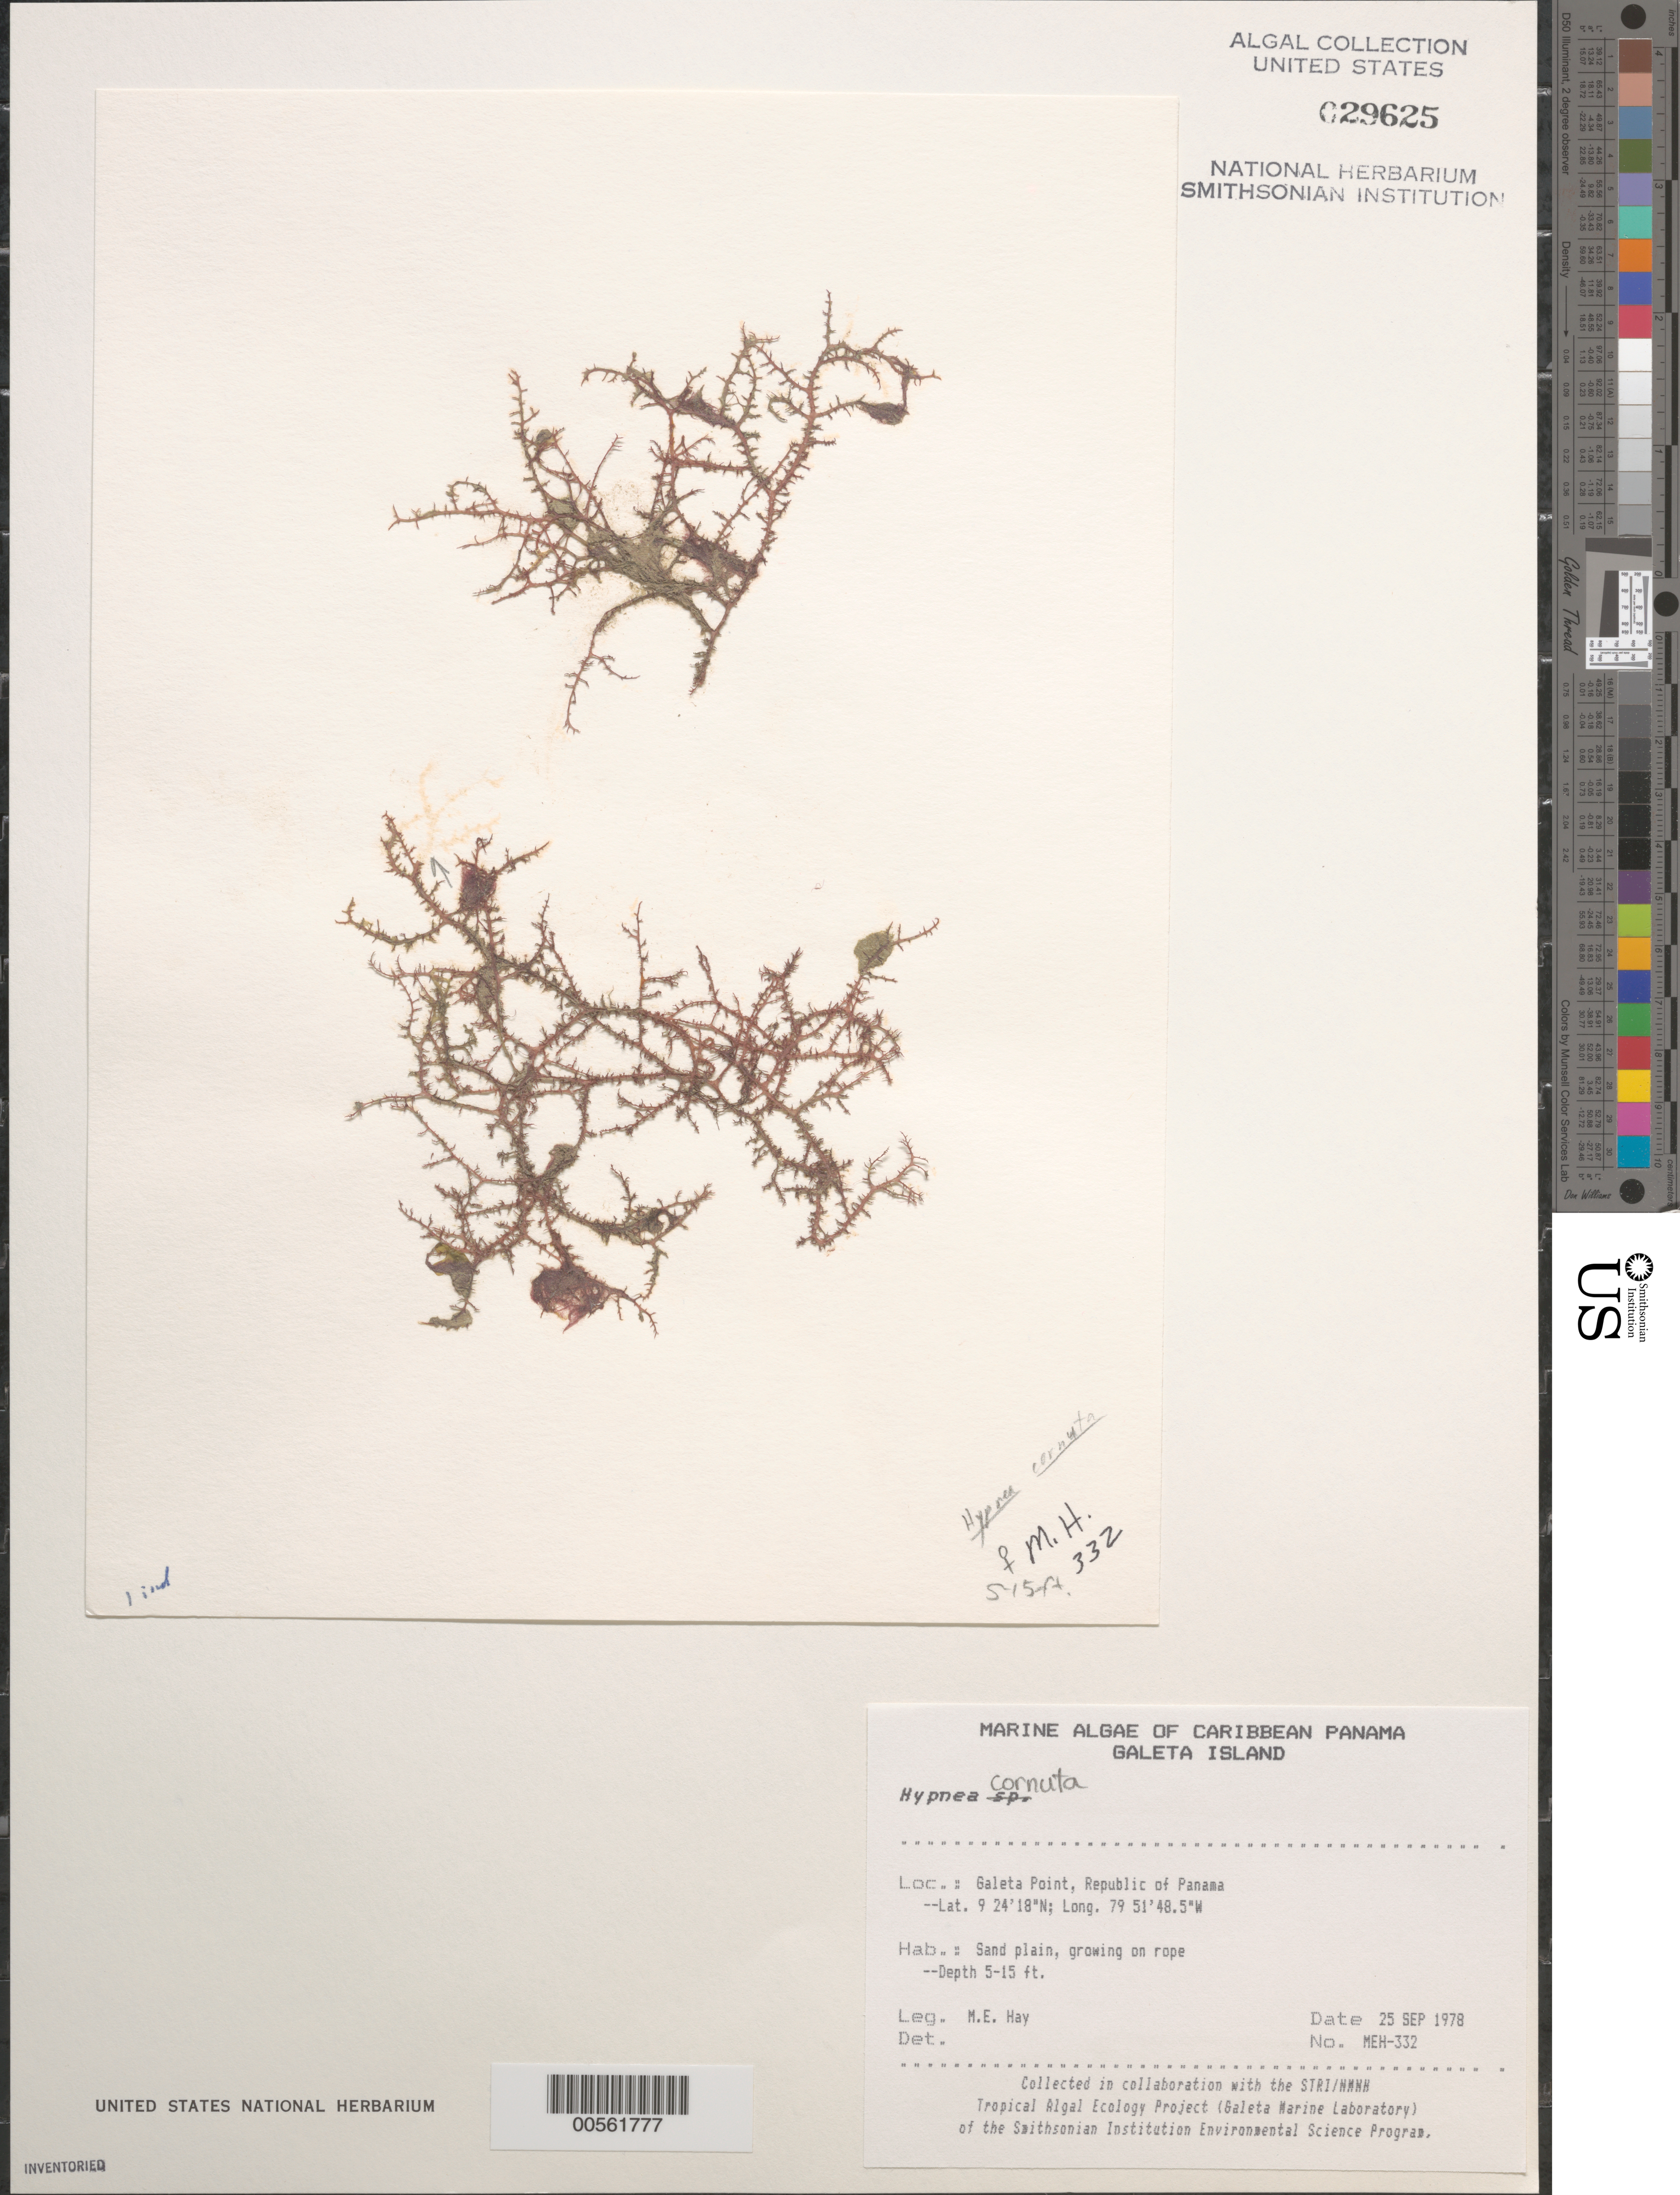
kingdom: Plantae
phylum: Rhodophyta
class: Florideophyceae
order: Gigartinales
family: Cystocloniaceae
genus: Hypnea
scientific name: Hypnea cornuta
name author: (Kütz.) J. Agardh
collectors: M. E. Hay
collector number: MEH-332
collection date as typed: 25 Sep 1978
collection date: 1978-09-25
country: Panama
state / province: Colón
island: Galeta Island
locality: Galeta Point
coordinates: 9 24' 18" N, 79 51' 48.5" W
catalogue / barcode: US 29625